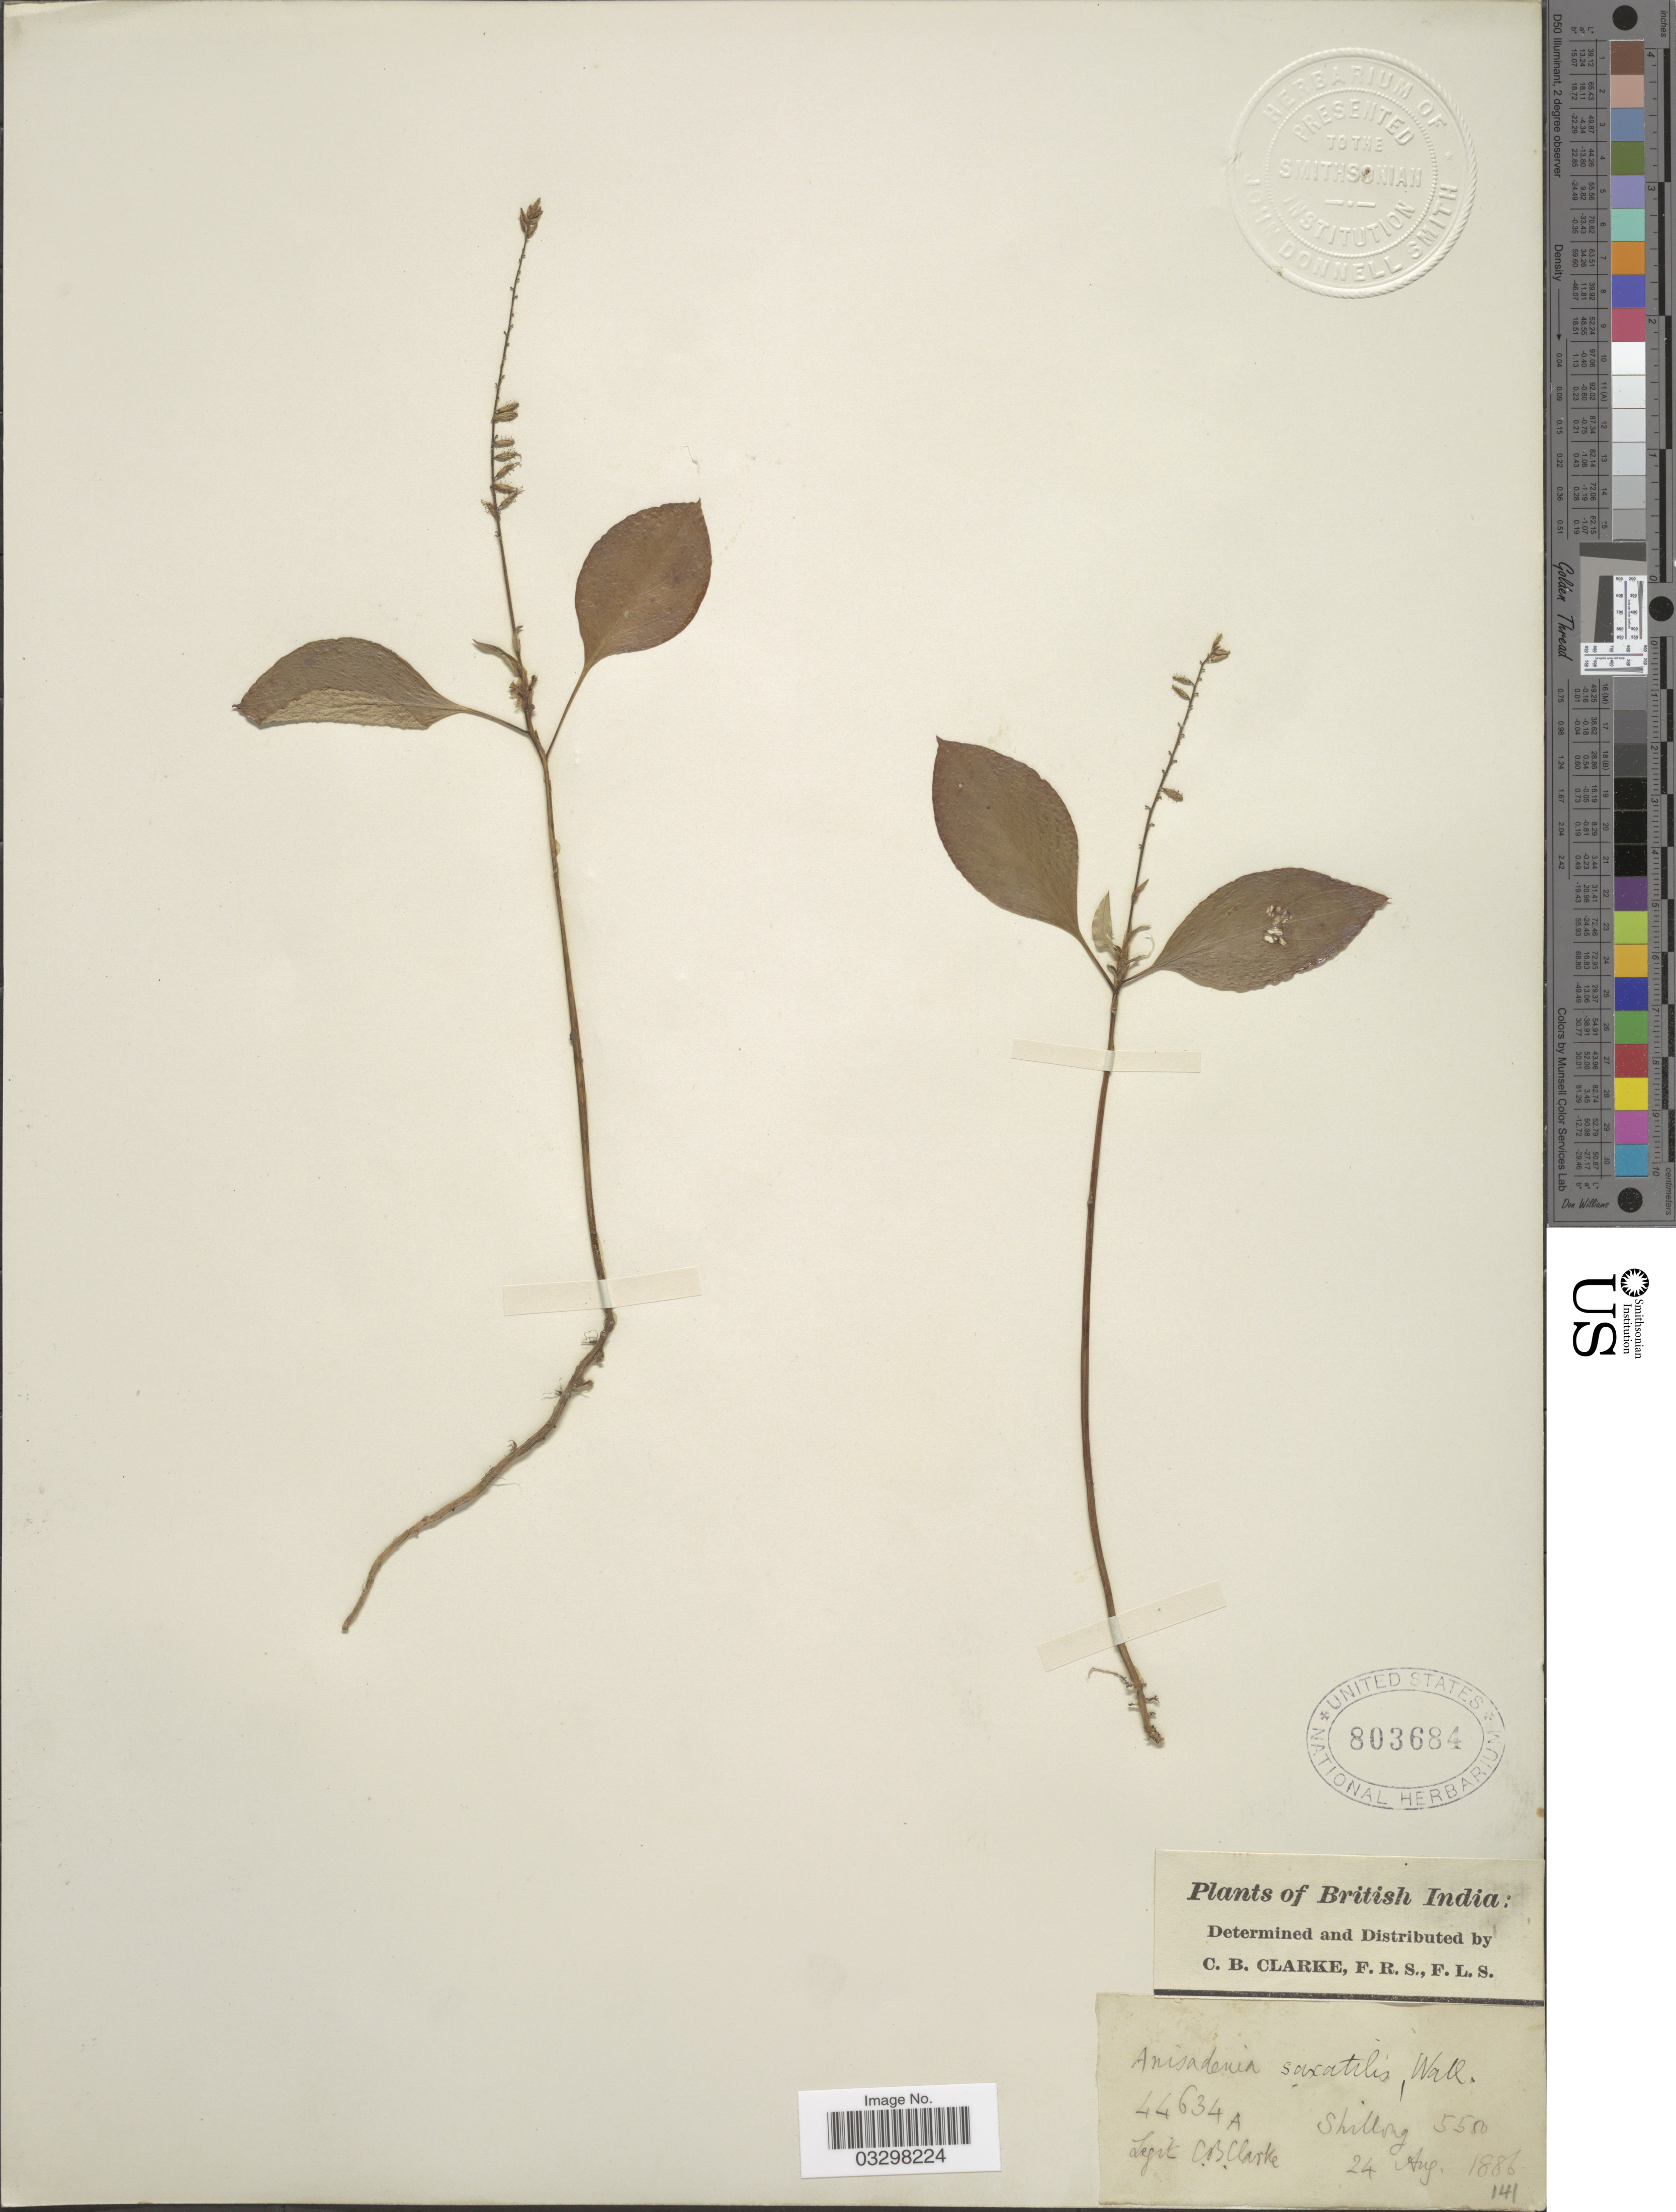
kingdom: Plantae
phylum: Tracheophyta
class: Magnoliopsida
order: Malpighiales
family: Linaceae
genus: Anisadenia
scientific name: Anisadenia saxatilis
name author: Wall. ex Meissn.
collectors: C. B. Clarke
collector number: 44634A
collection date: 1886-08-24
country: India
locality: British India. Shillong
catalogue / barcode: US 803684